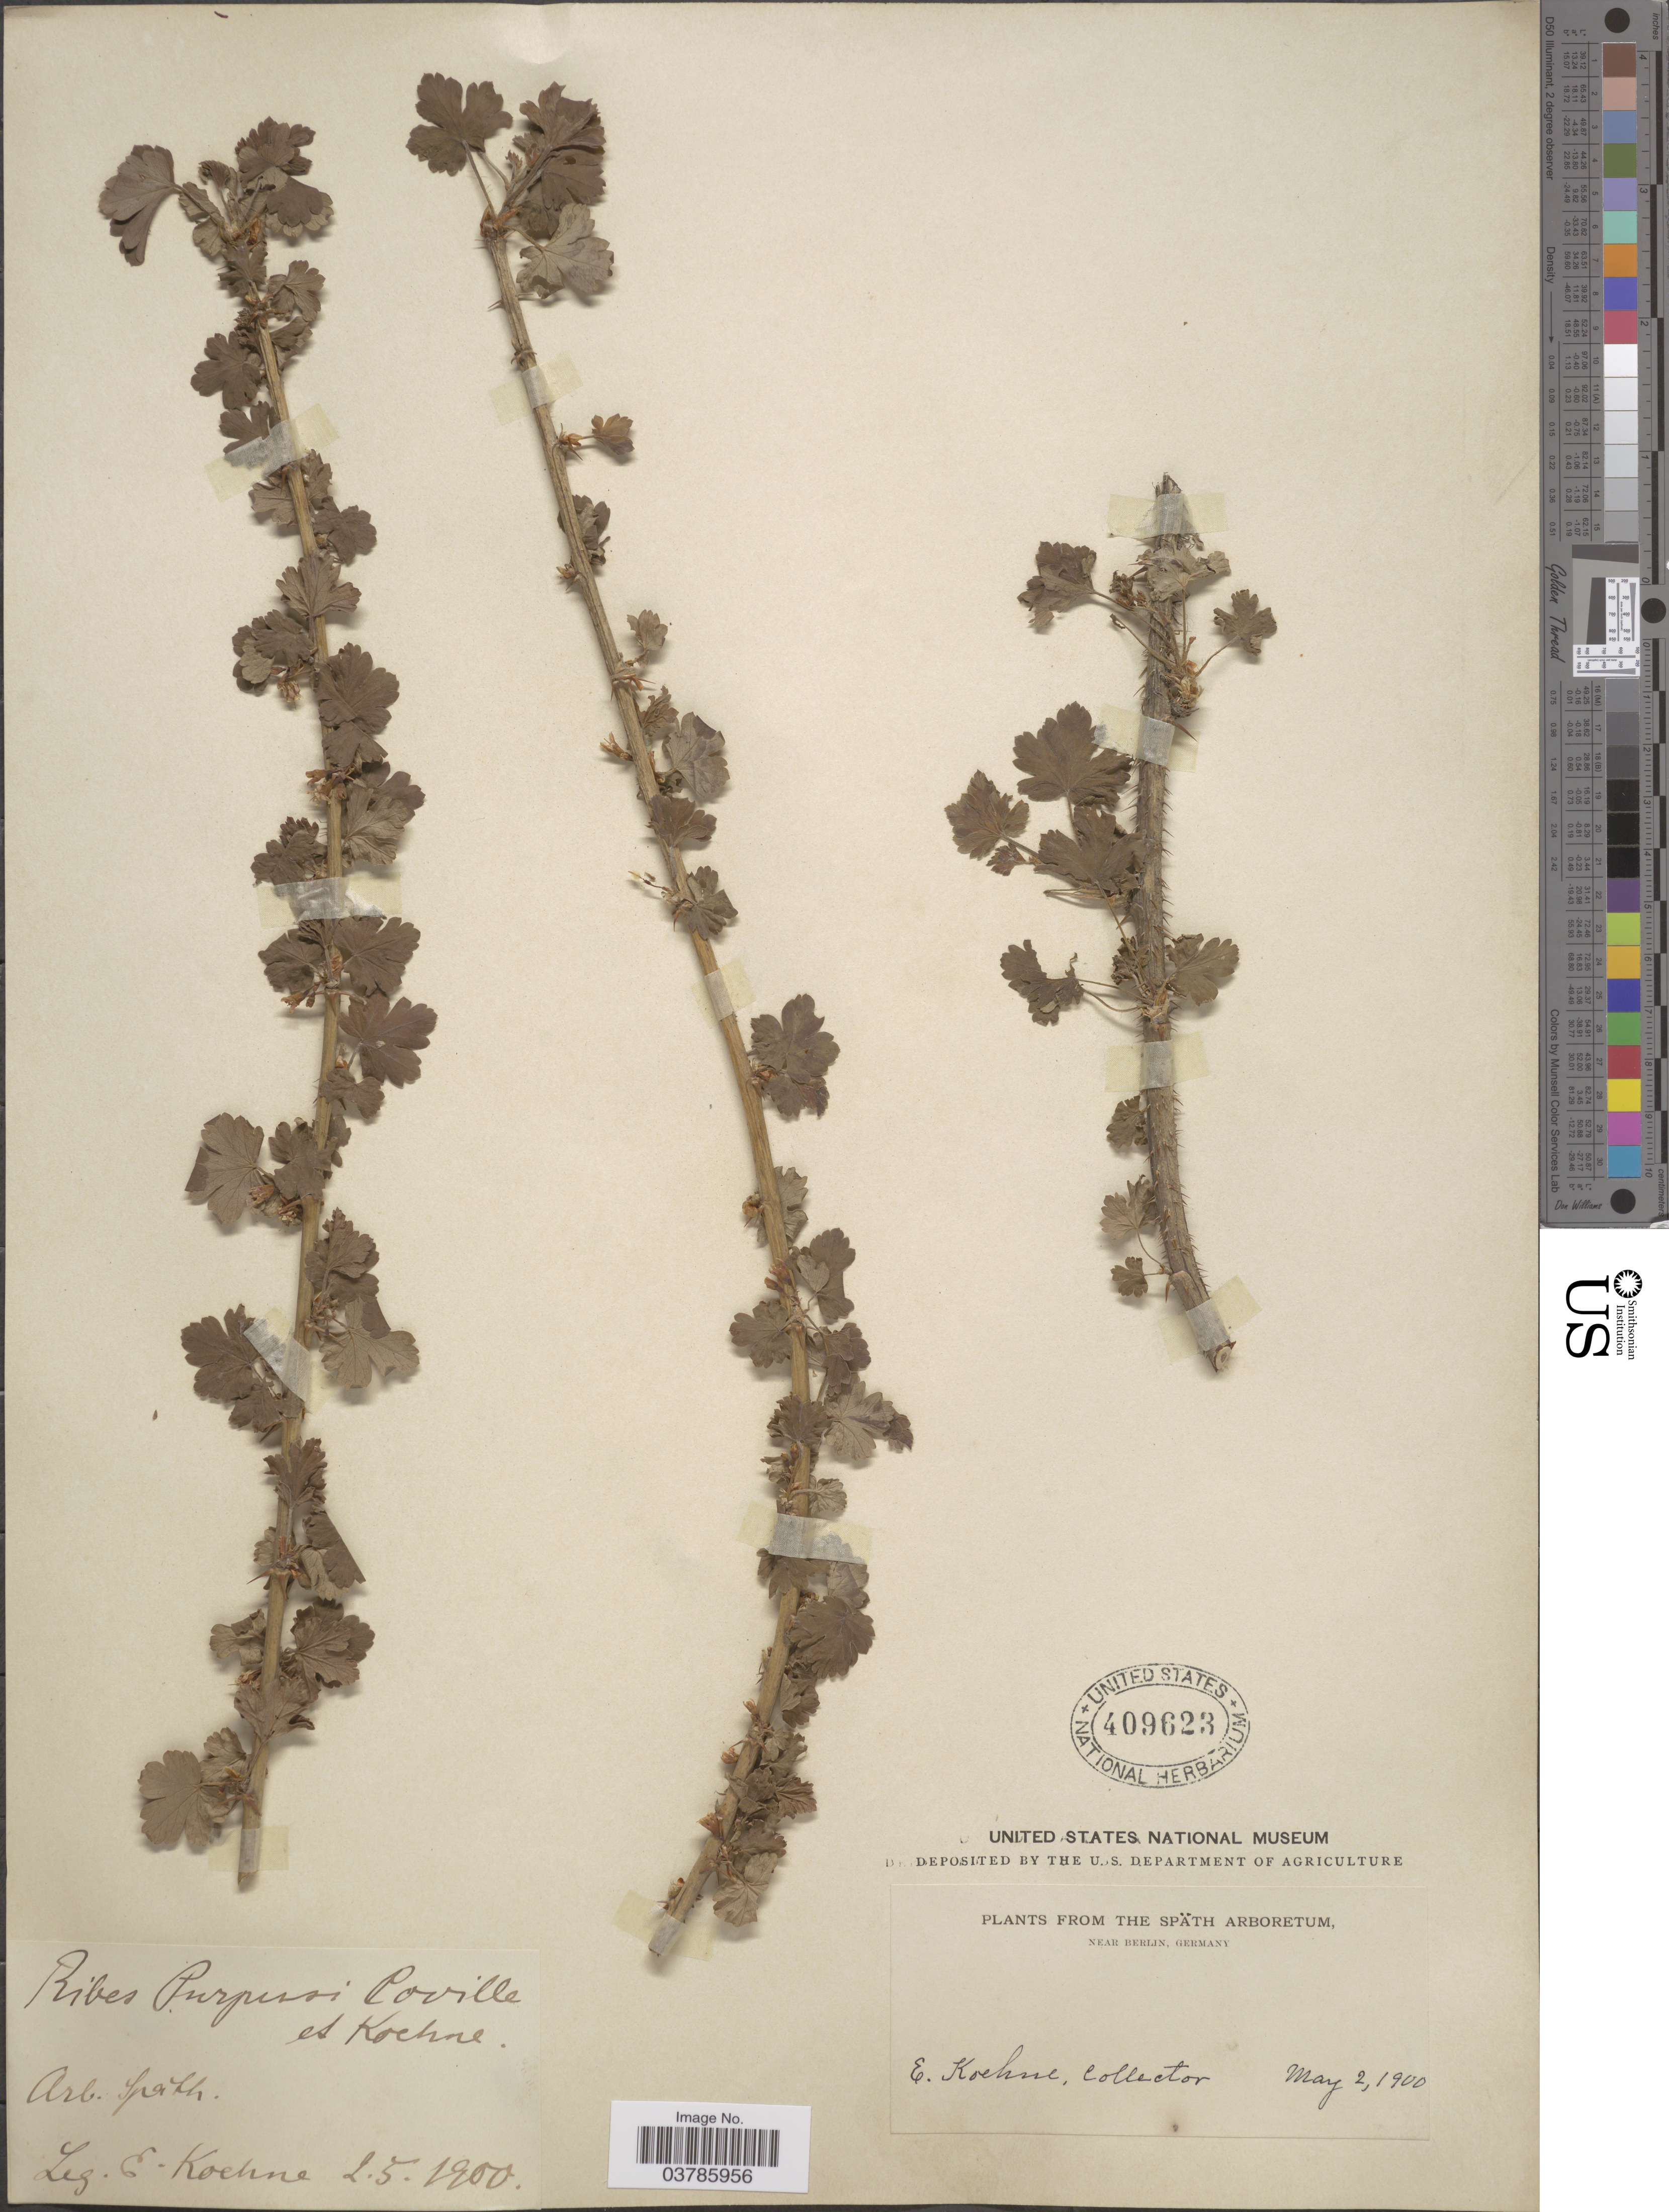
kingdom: Plantae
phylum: Tracheophyta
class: Magnoliopsida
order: Saxifragales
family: Grossulariaceae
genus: Ribes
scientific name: Ribes inerme var. inerme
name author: Rydb.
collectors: E. Koehne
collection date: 1900-05-02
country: Germany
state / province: Berlin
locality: The Späth Arboretum, near Berlin, Germany.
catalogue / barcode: US 409623